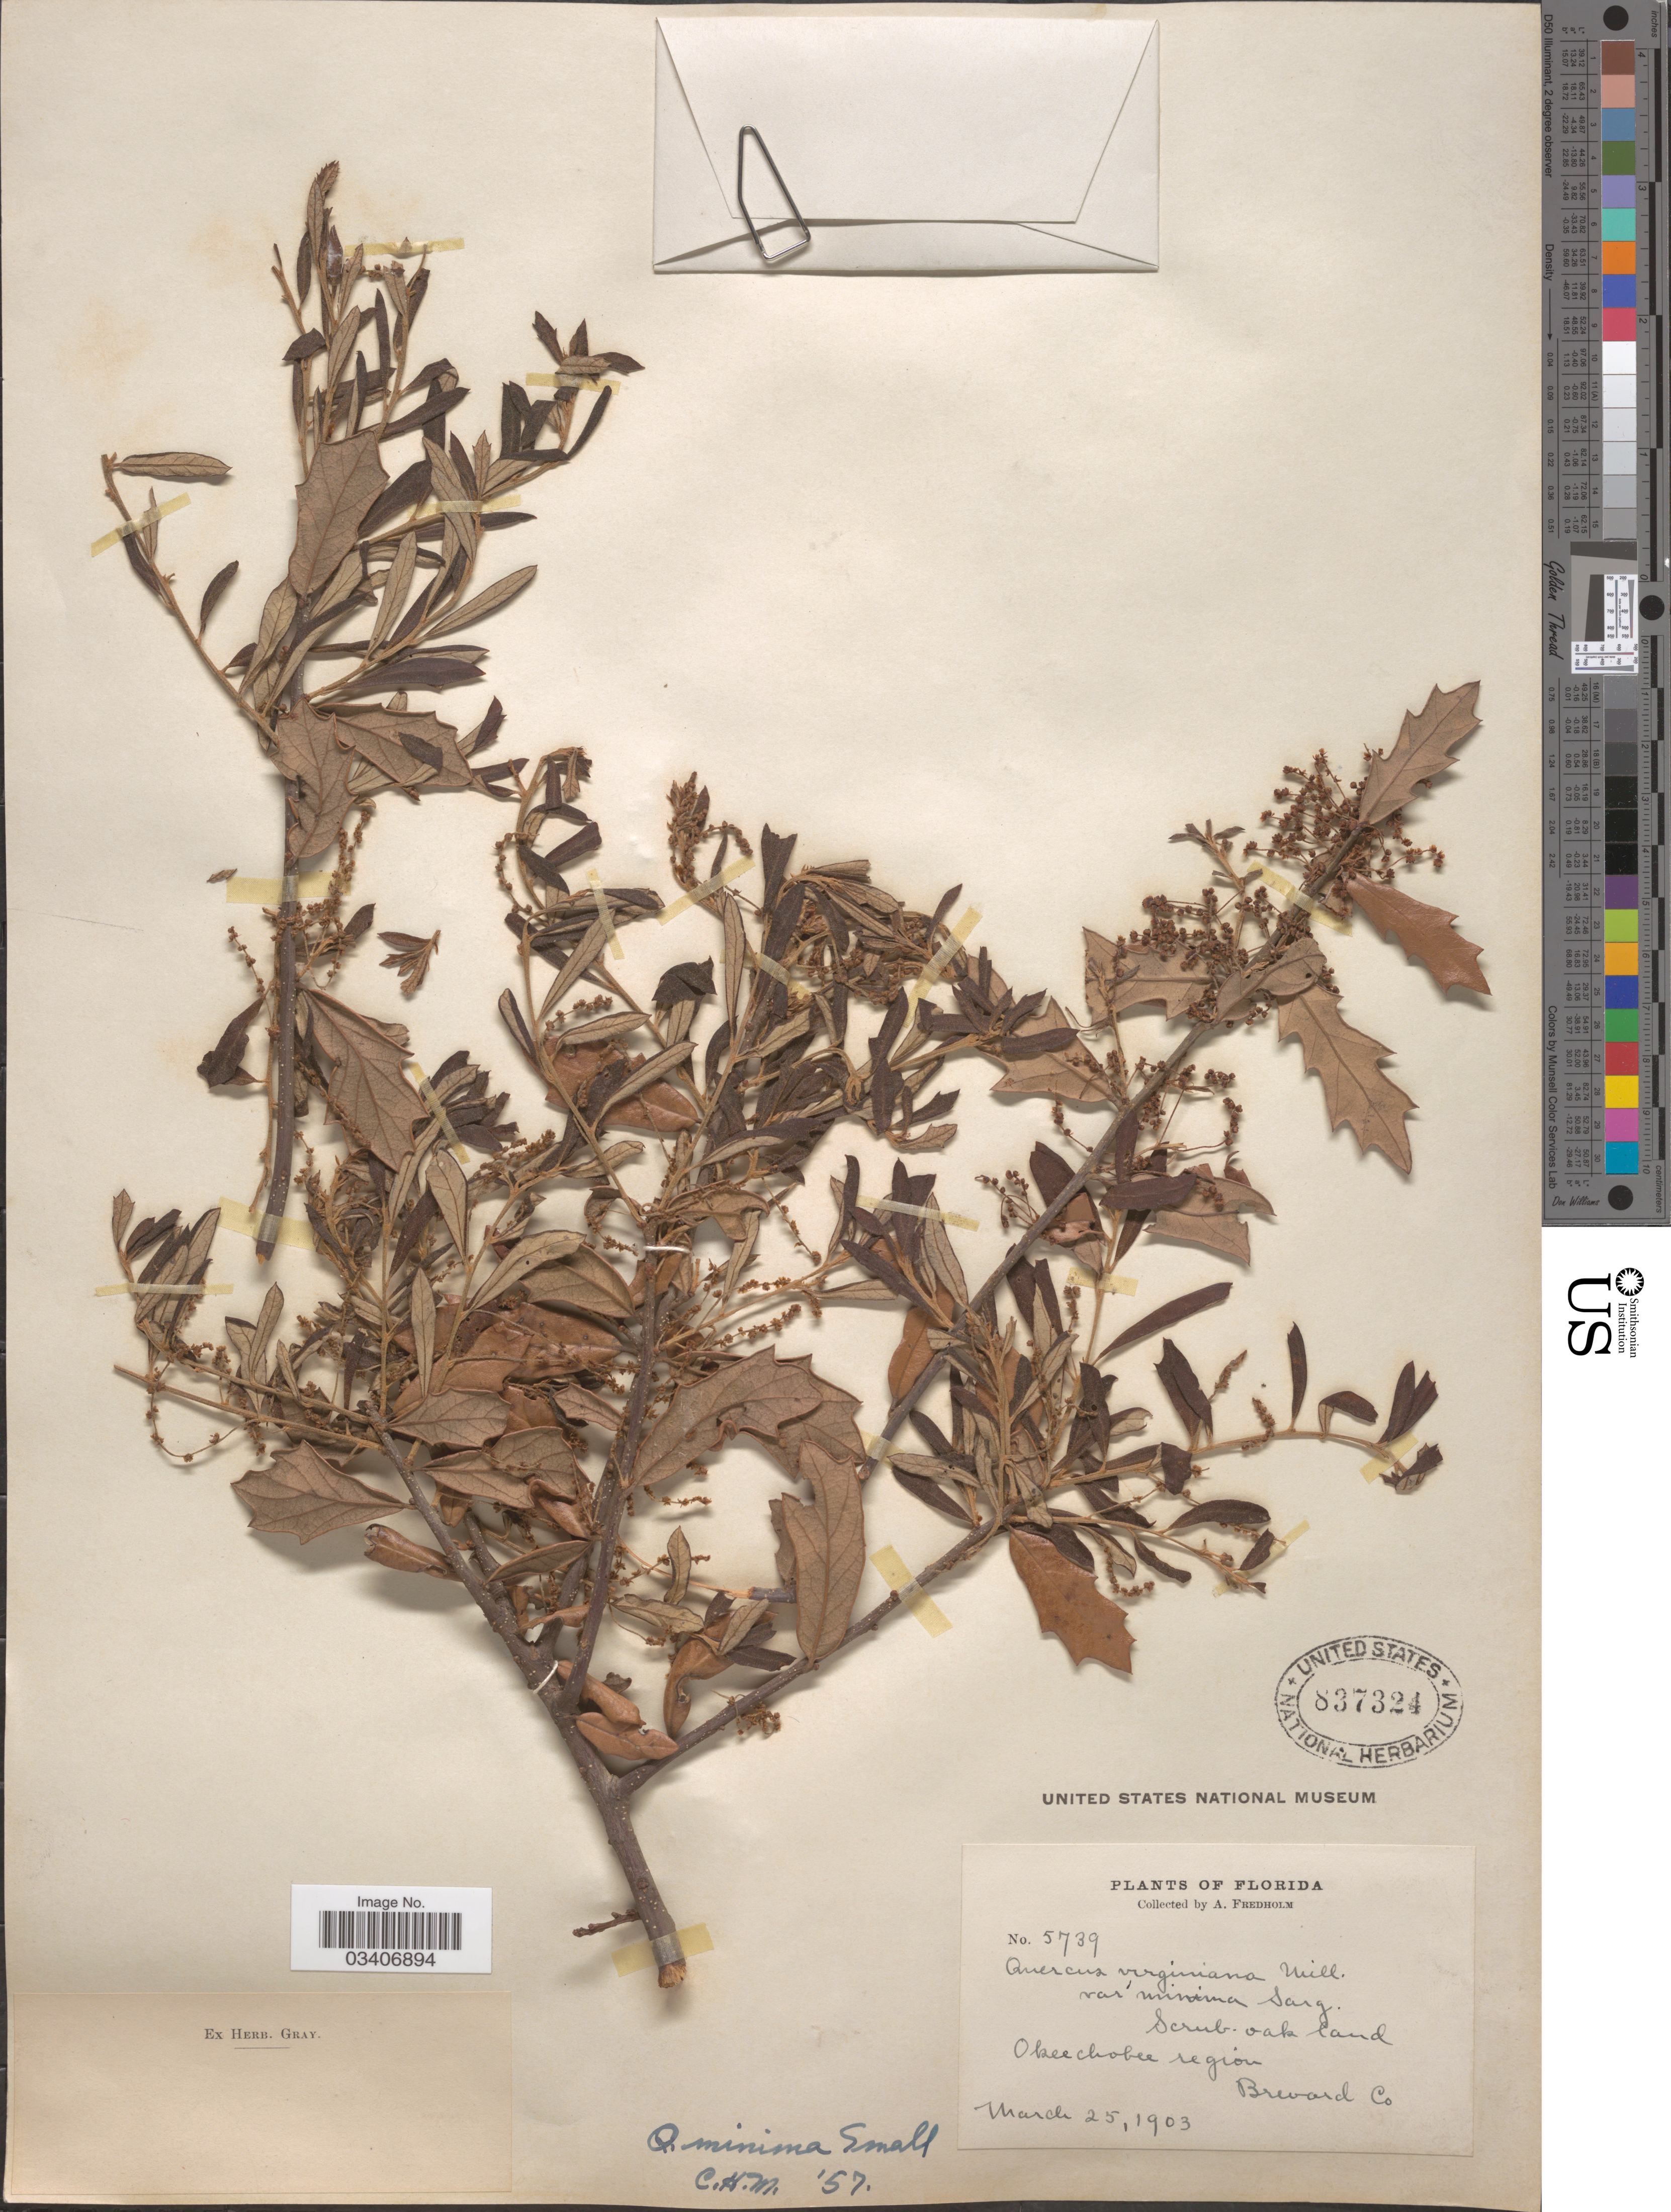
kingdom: Plantae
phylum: Tracheophyta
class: Magnoliopsida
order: Fagales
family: Fagaceae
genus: Quercus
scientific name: Quercus minima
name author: (Sarg.) Small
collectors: A. Fredholm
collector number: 5739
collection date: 1903-03-25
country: United States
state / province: Florida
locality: Okeechobee region. Brevard Co.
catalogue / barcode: US 837324